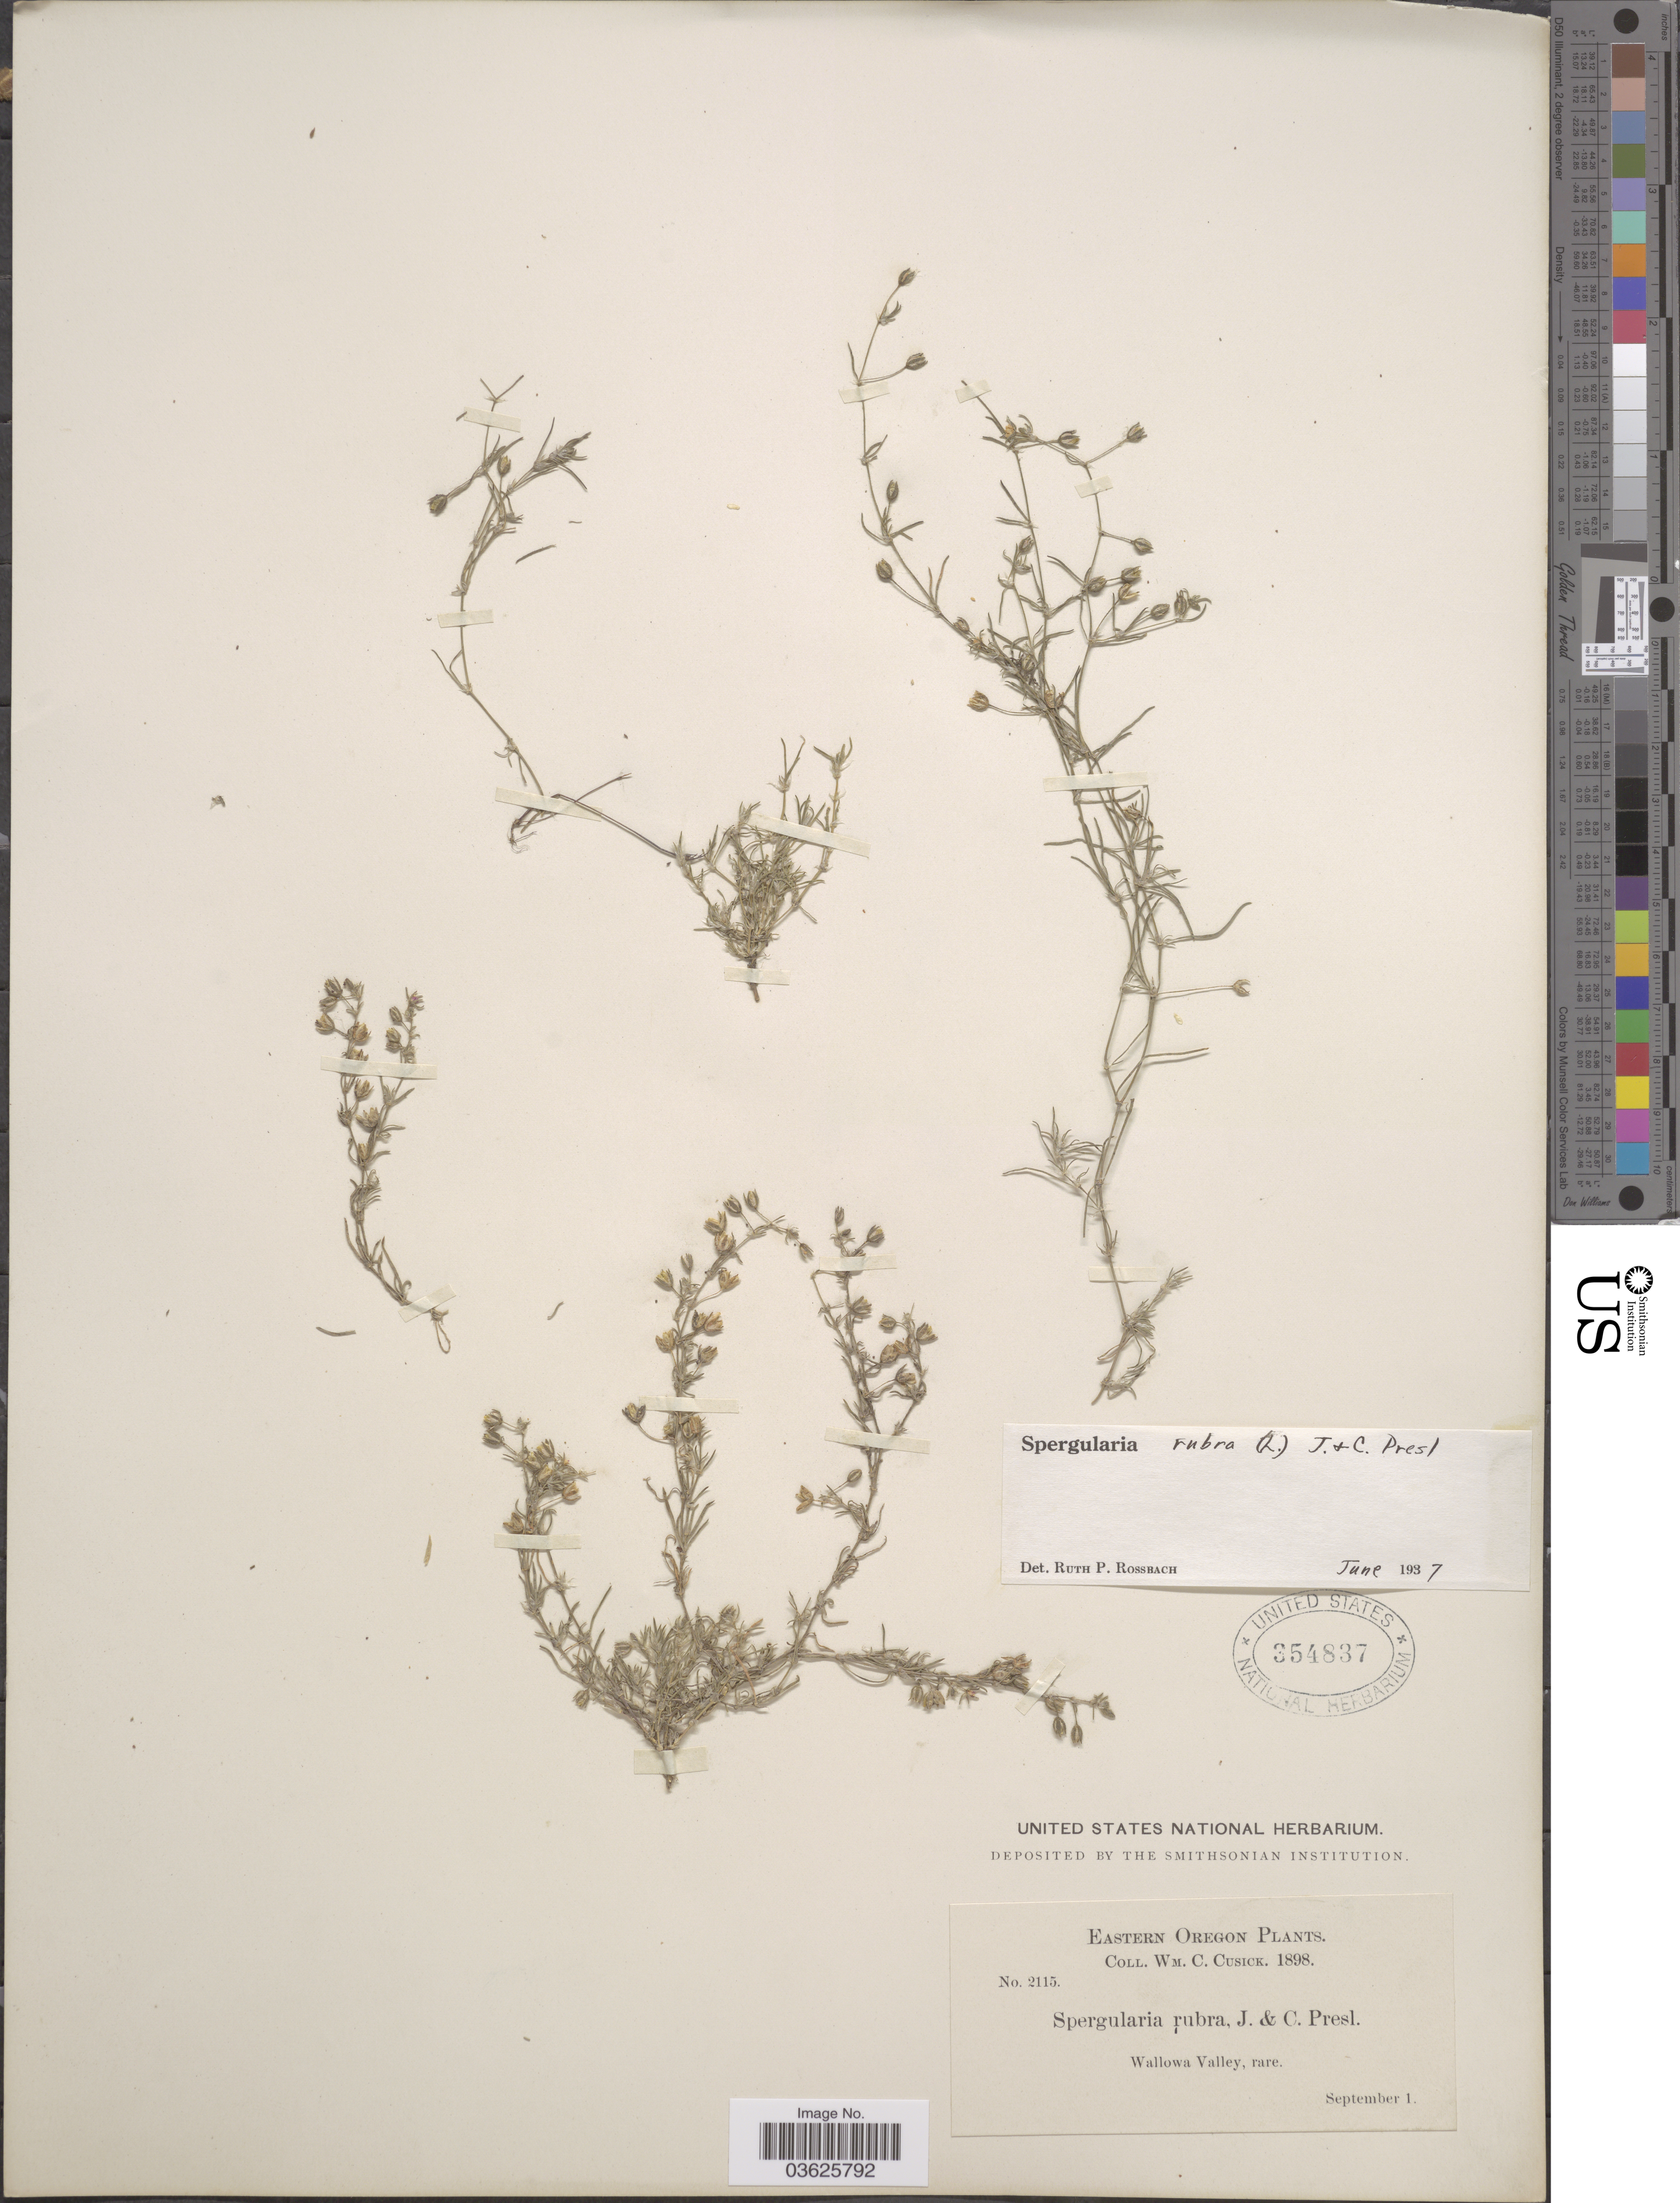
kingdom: Plantae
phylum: Tracheophyta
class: Magnoliopsida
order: Caryophyllales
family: Caryophyllaceae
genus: Spergularia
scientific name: Spergularia rubra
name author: (L.) J. Presl & C. Presl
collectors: W. C. Cusick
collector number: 2115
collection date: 1898-09-01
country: United States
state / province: Oregon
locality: Eastern Oregon. Wallowa Valley.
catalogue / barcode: US 354837